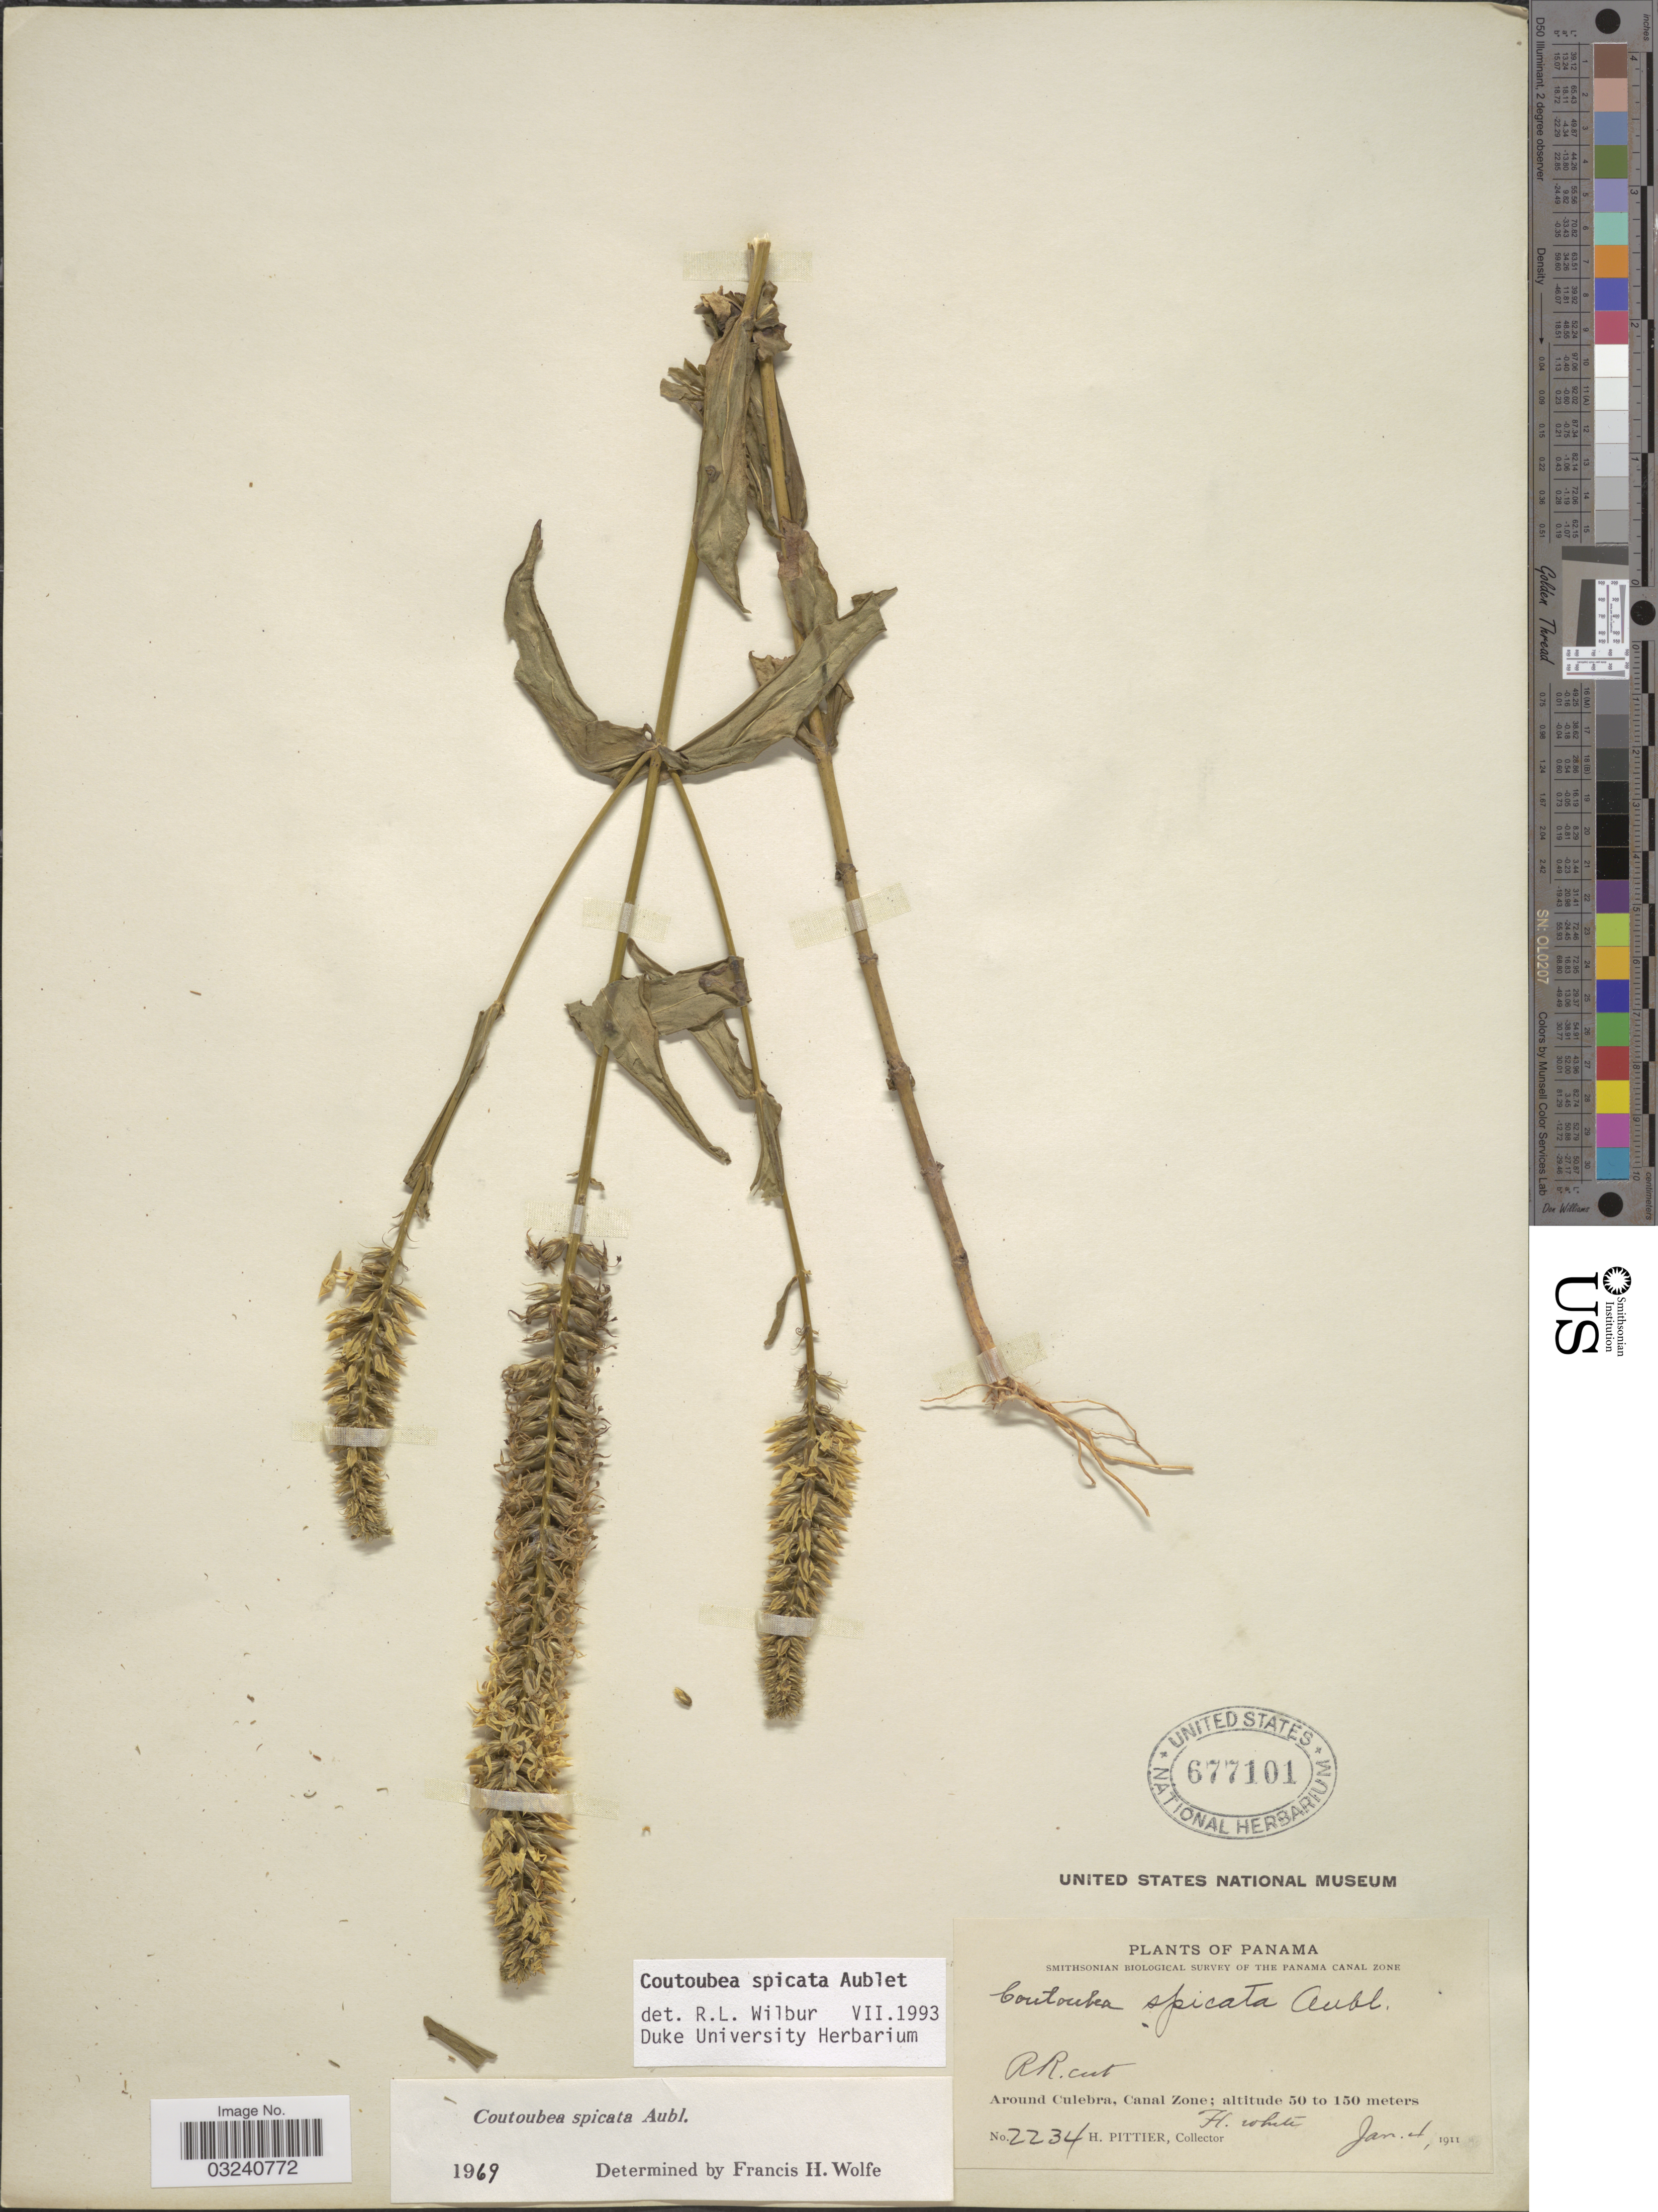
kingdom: Plantae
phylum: Tracheophyta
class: Magnoliopsida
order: Gentianales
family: Gentianaceae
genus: Coutoubea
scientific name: Coutoubea spicata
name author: Aubl.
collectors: H. F. Pittier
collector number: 2234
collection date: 1911-01-04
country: Panama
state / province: Colón / Panamá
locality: RR. cut [unsure placement] Around Culebra, Canal Zone.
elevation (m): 50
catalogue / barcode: US 677101